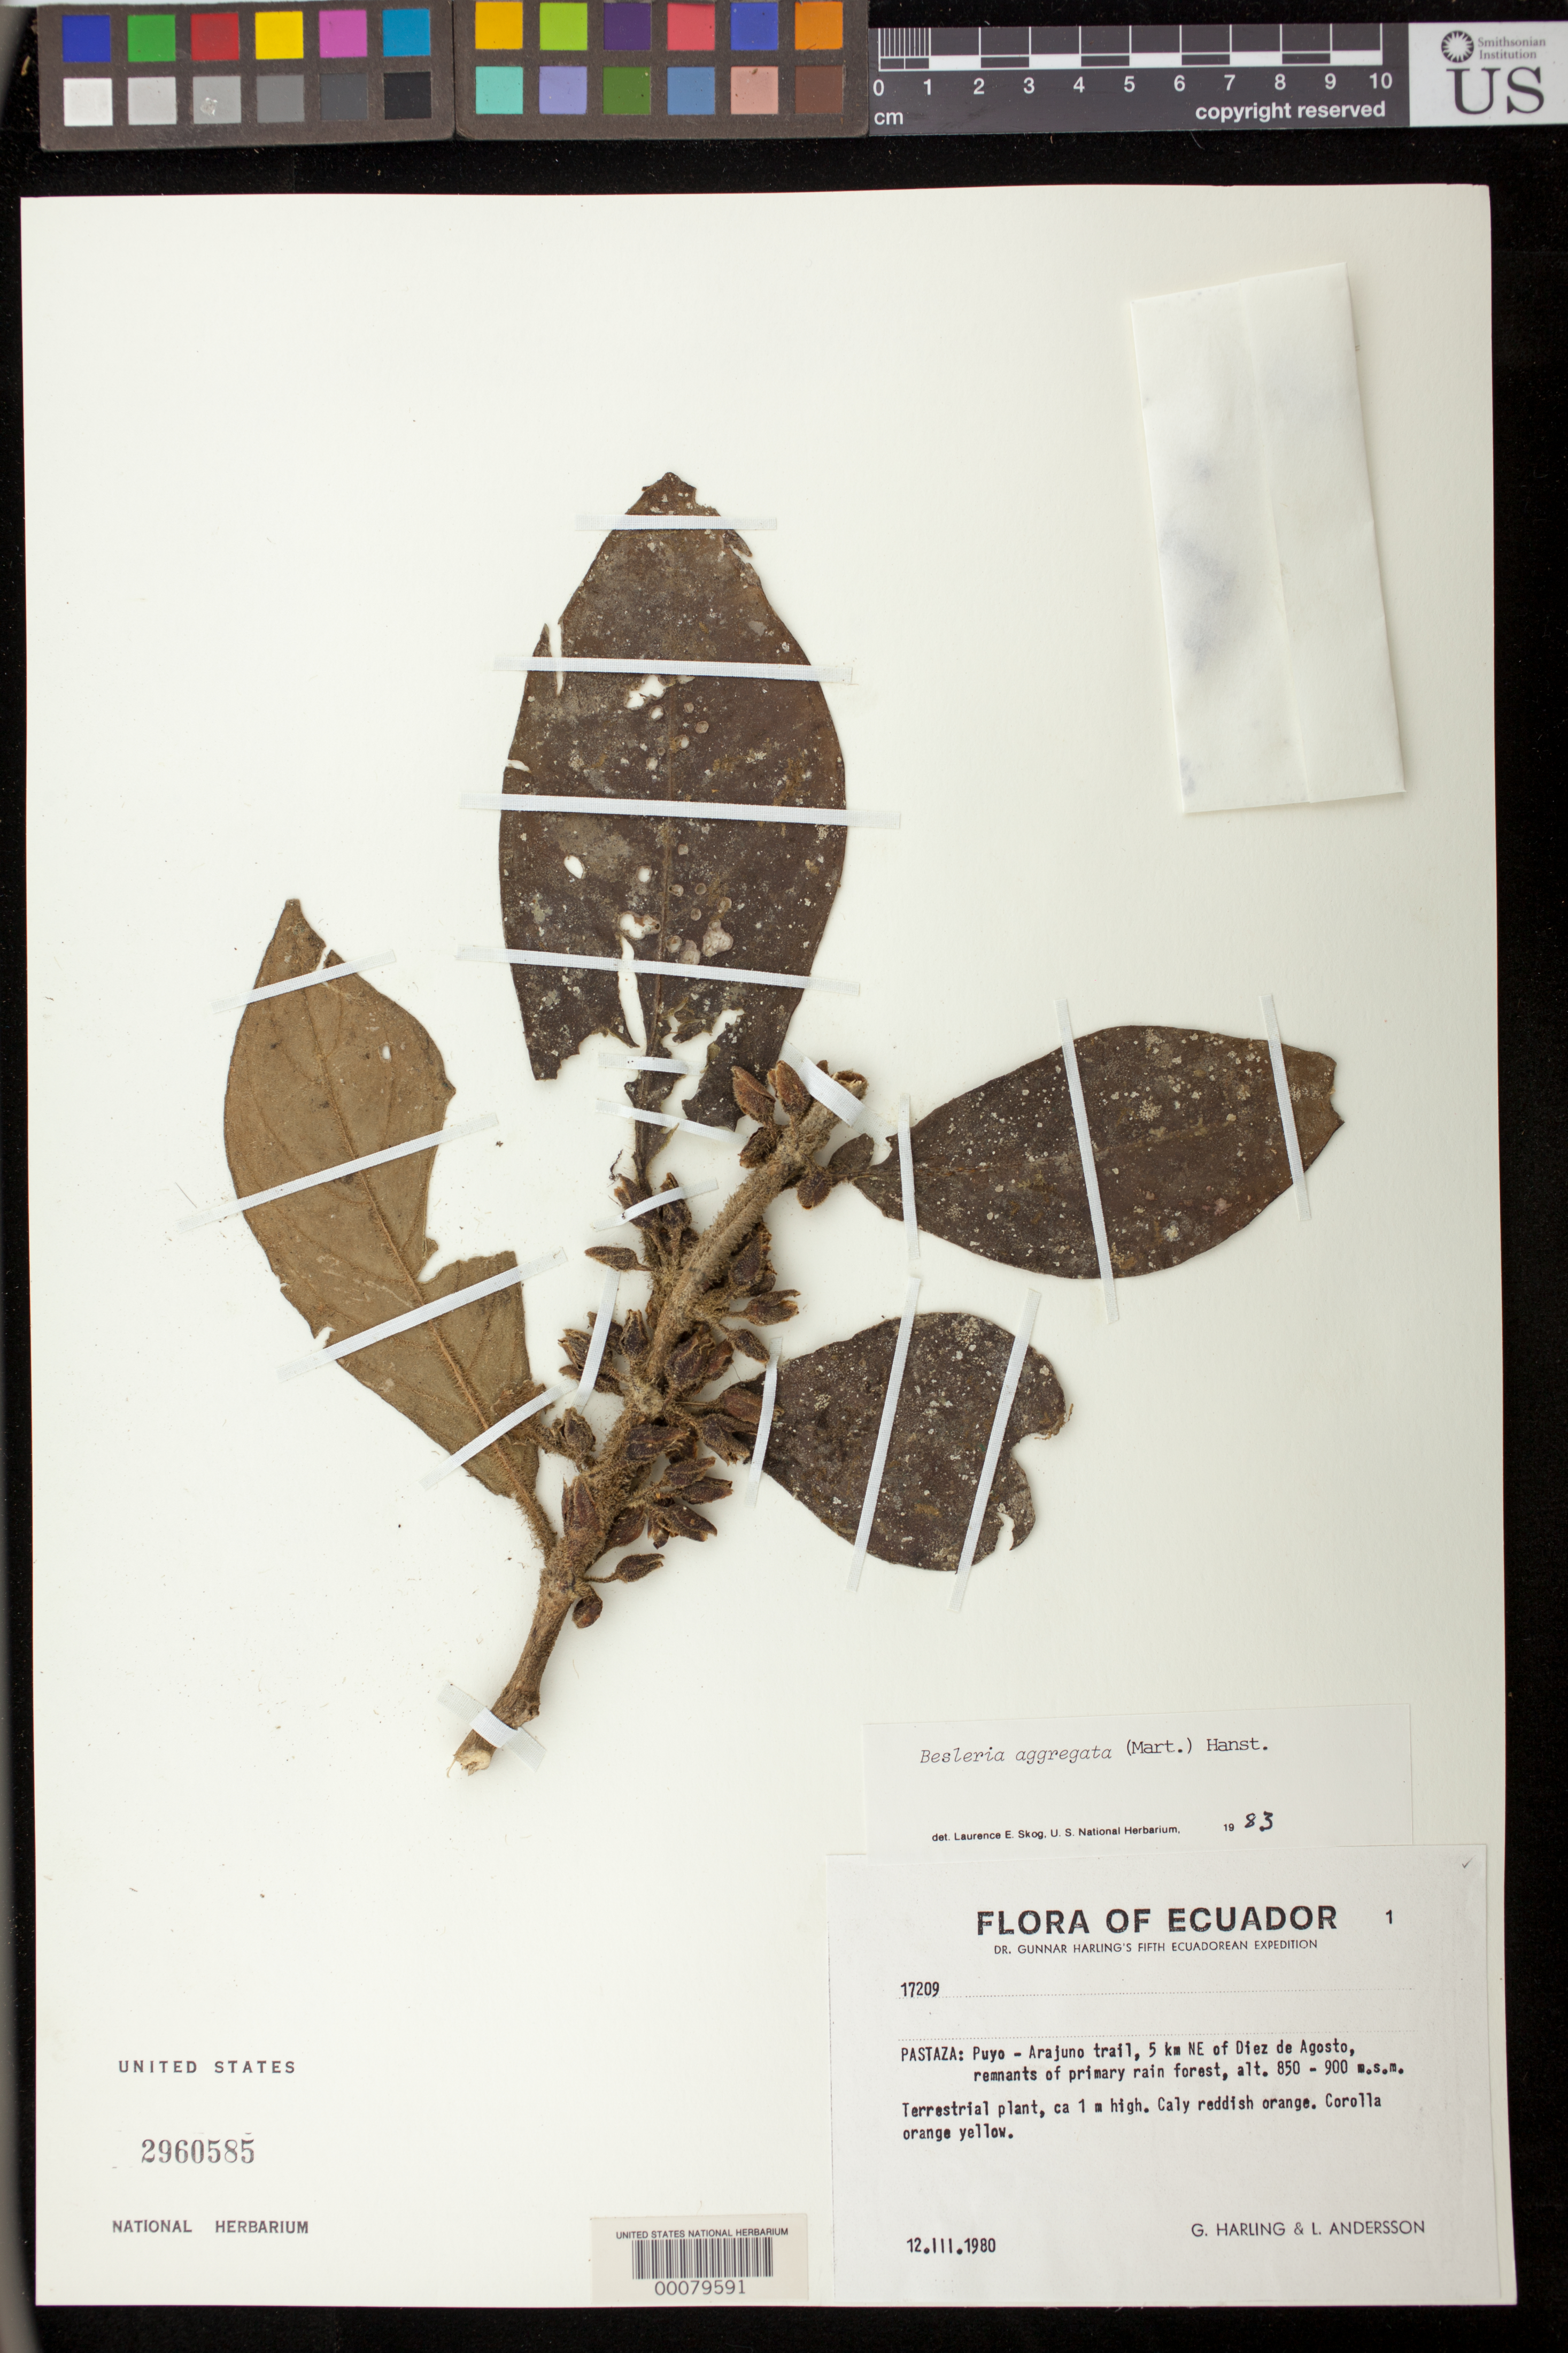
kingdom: Plantae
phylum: Tracheophyta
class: Magnoliopsida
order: Lamiales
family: Gesneriaceae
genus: Besleria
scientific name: Besleria aggregata var. aggregata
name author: (Mart.) Hanst.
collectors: G. Harling & L. Andersson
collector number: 17209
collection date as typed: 12 Mar 1980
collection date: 1980-03-12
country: Ecuador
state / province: Pastaza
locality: Puyo-Arajuno trail, 5 km NE of Diez de Agosto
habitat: Remnants of primary rain forest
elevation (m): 850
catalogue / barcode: US 2960585